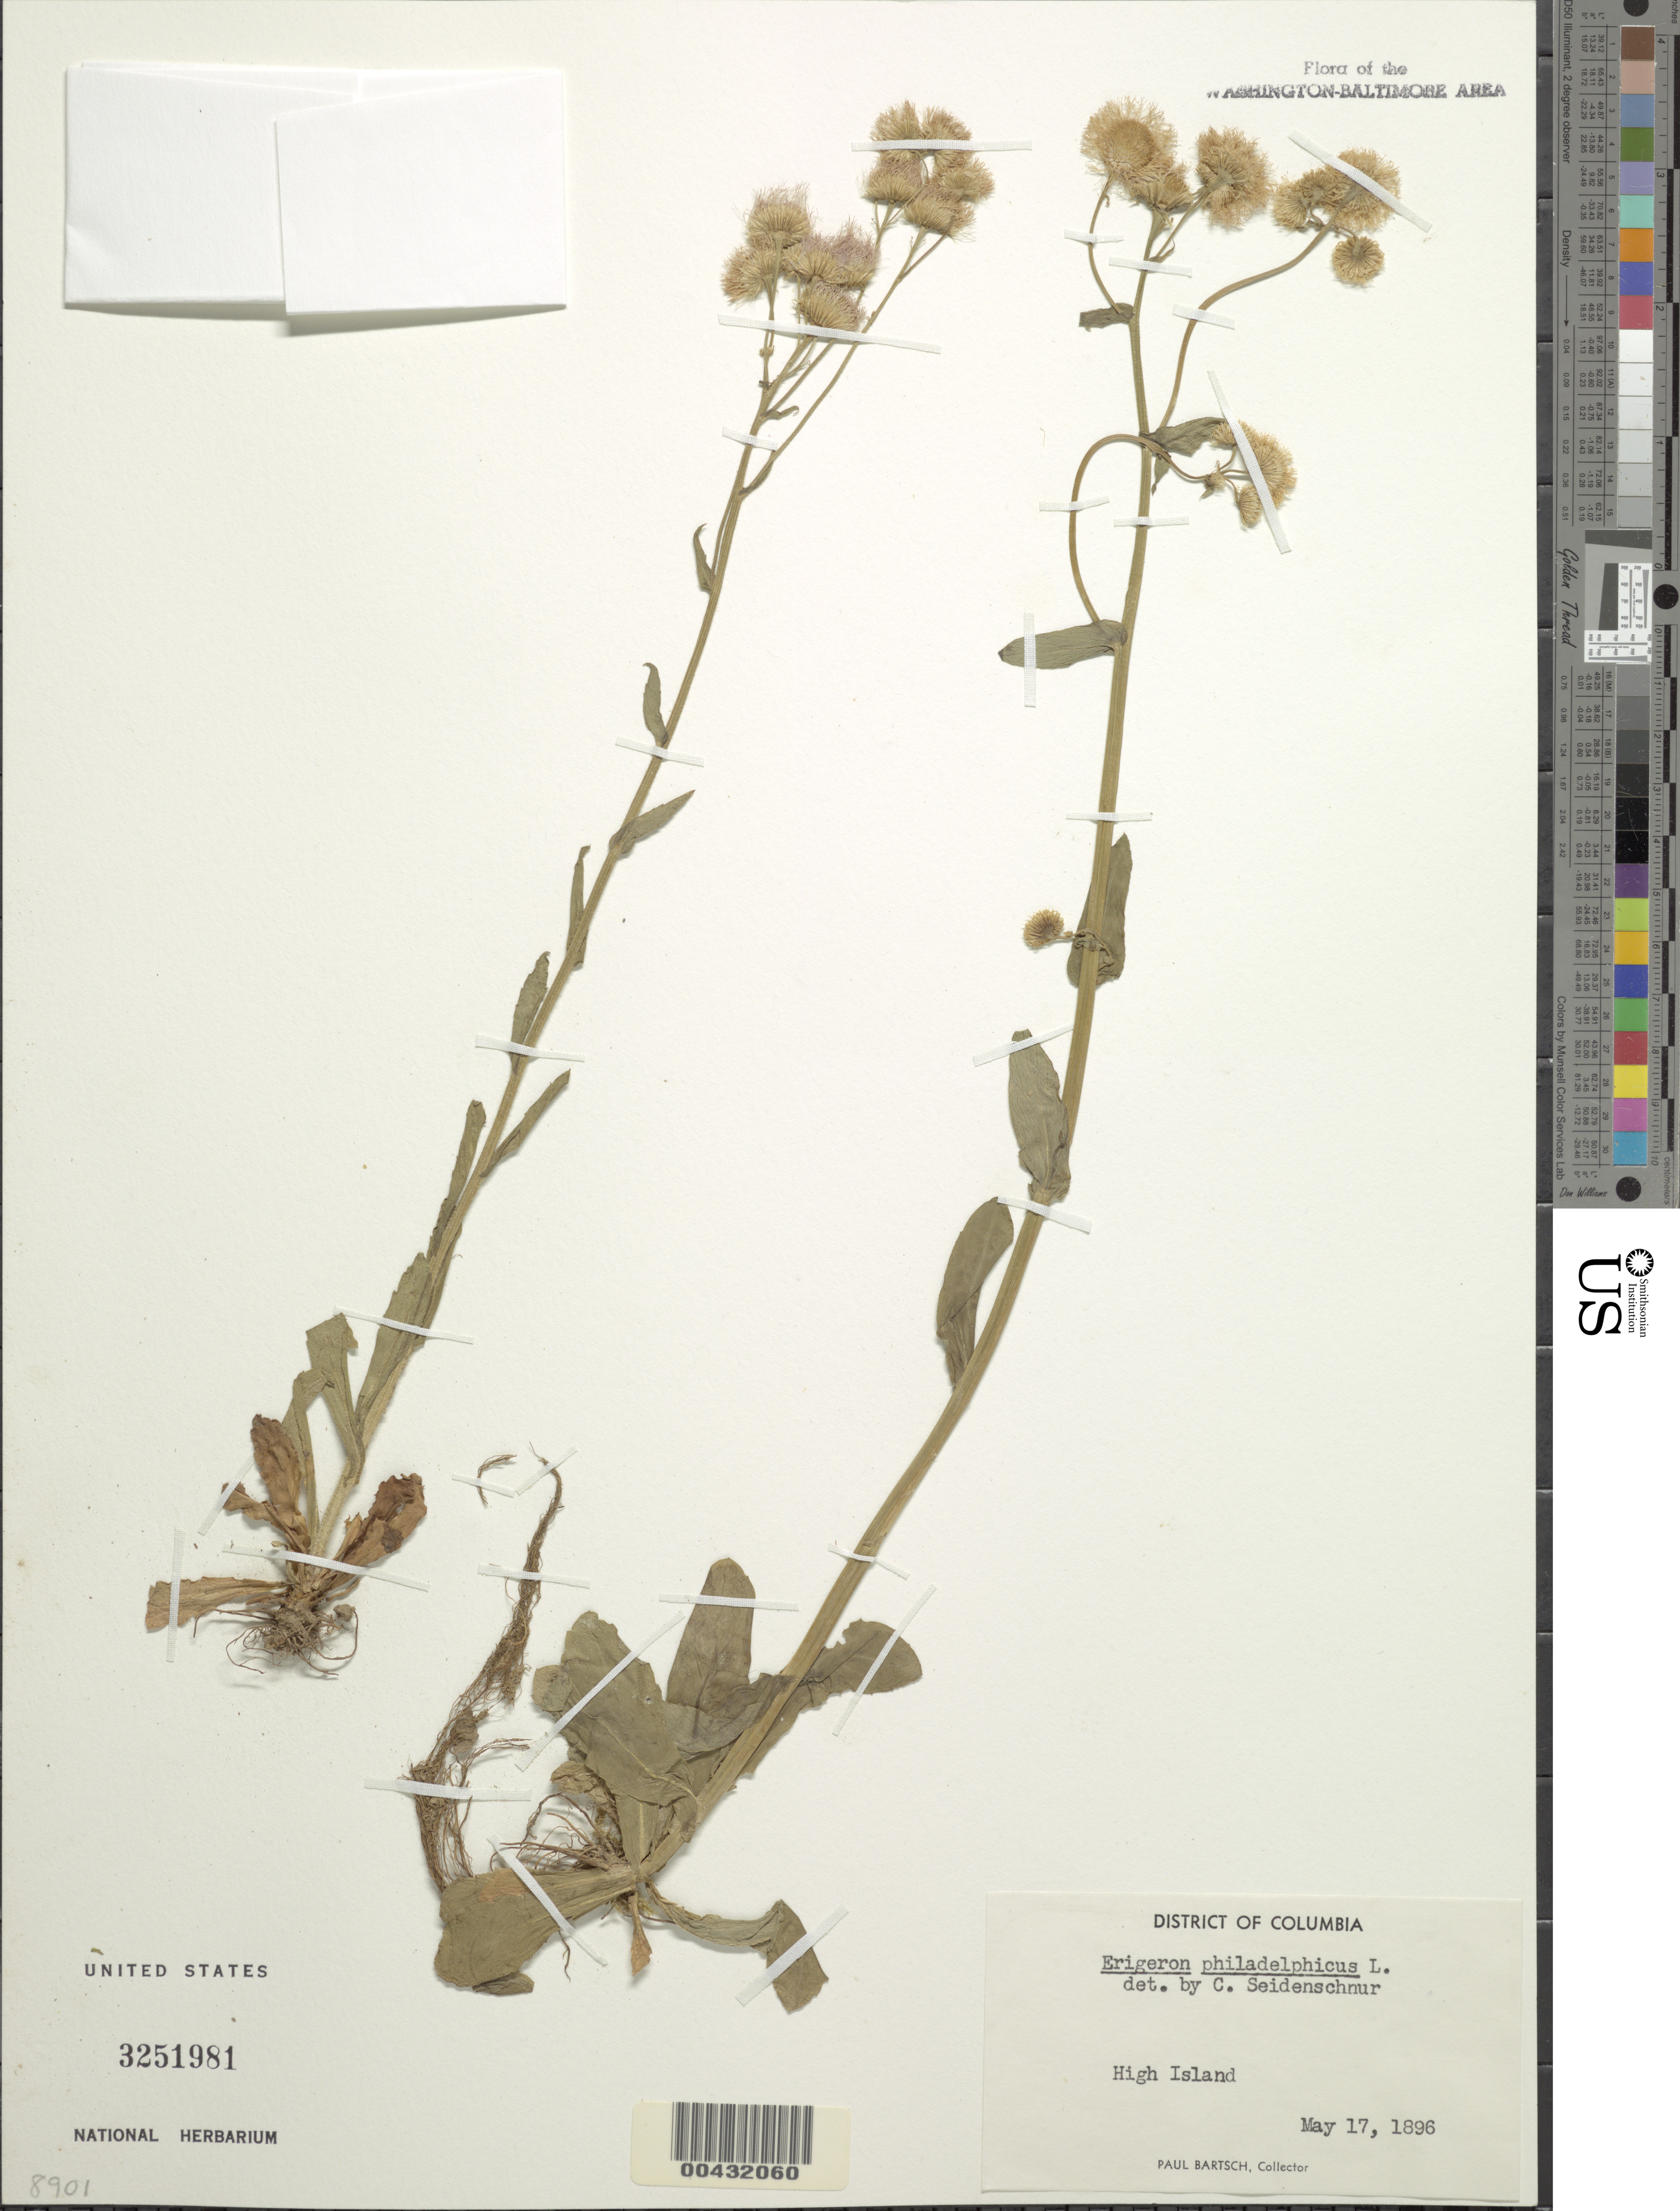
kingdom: Plantae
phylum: Tracheophyta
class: Magnoliopsida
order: Asterales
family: Asteraceae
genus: Erigeron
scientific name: Erigeron philadelphicus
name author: L.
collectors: P. Bartsch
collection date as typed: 17 May 1896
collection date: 1896-05-17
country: United States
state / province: Maryland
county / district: Montgomery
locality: High Island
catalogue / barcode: US 3251981